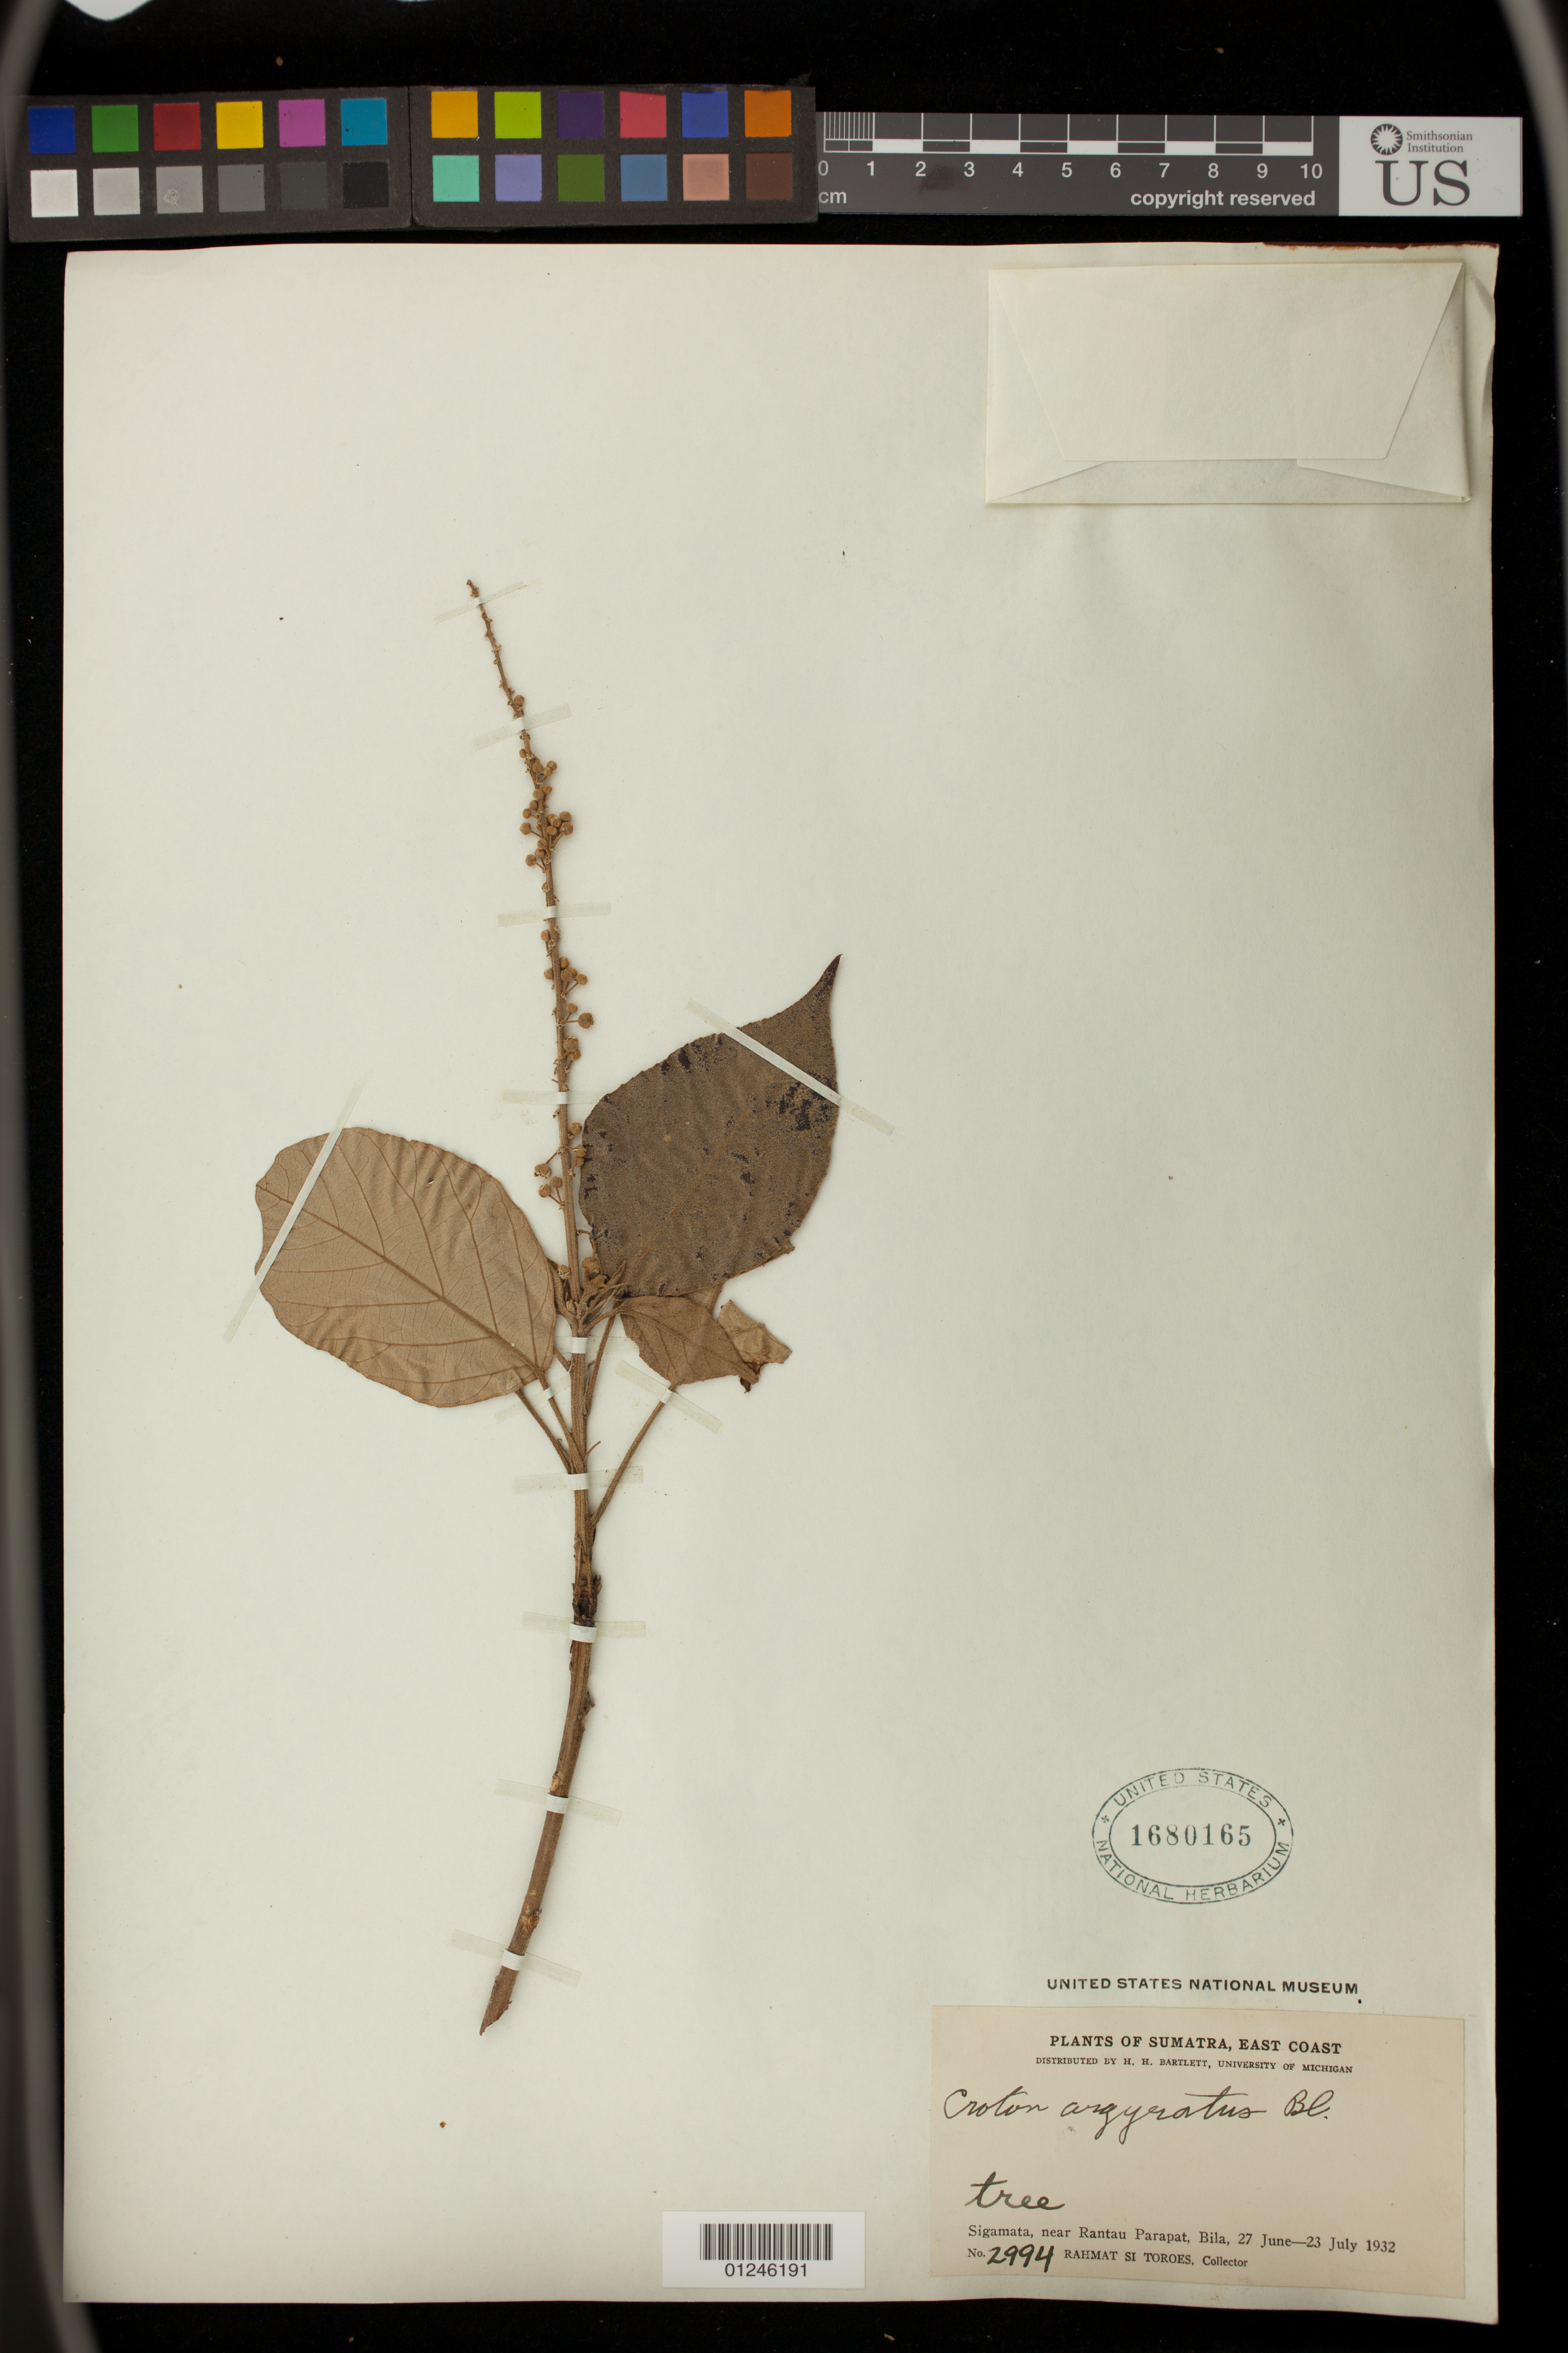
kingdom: Plantae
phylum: Tracheophyta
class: Magnoliopsida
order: Malpighiales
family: Euphorbiaceae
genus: Croton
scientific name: Croton argyratus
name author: Blume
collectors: Rahmat Si Boeea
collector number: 2994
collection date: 1932-06-27/1932-07-23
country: Indonesia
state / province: Sumatra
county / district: Sumatera Utara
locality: Sigamata, near Rantau Parapat, Bila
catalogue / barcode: US 1680165